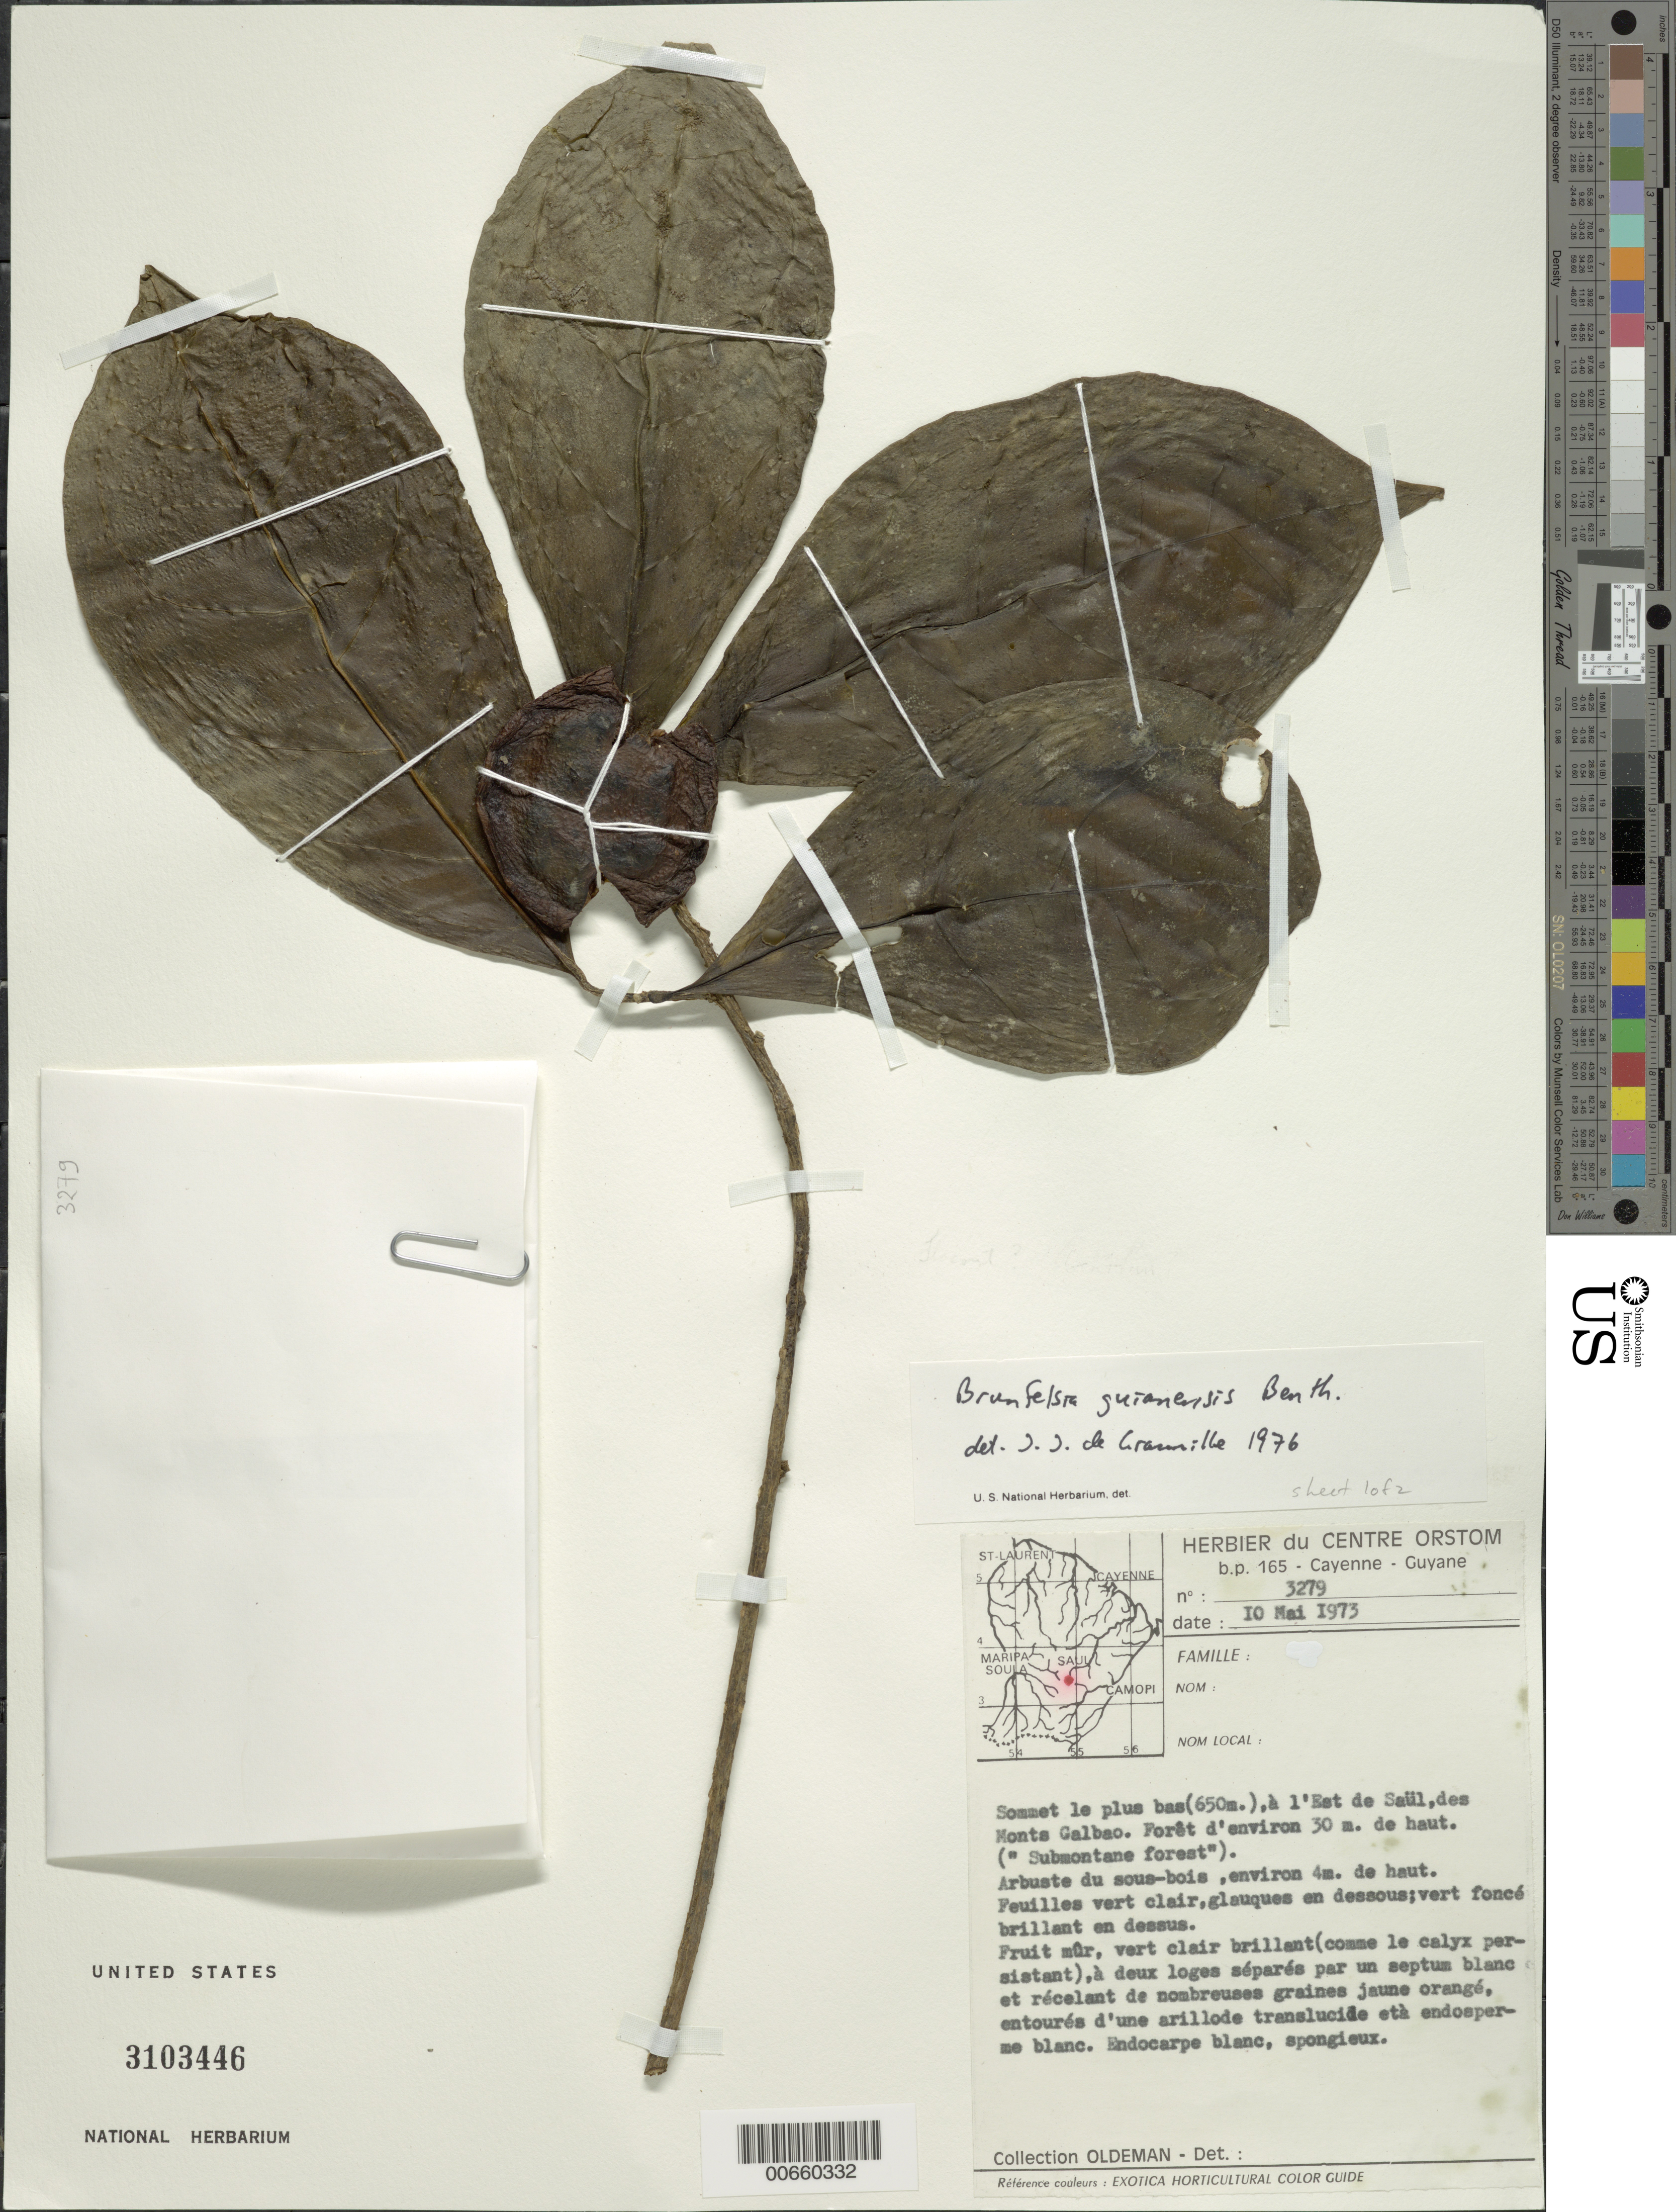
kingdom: Plantae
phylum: Tracheophyta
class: Magnoliopsida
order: Solanales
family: Solanaceae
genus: Brunfelsia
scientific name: Brunfelsia guianensis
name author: Benth.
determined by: Granville, J. J. de, (CAY), Institut de Recherche pour le Developpement (IRD) (FRENCH GUIANA)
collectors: R. Oldeman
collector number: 3279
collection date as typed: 10-May-73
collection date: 1973-05-10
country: French Guiana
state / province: Saint-Laurent-du-Maroni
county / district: Saül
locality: Saül, Monts Galbao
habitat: Forêt d'environ 30 m de haut; "submontane forest"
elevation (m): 650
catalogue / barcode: US 3103446